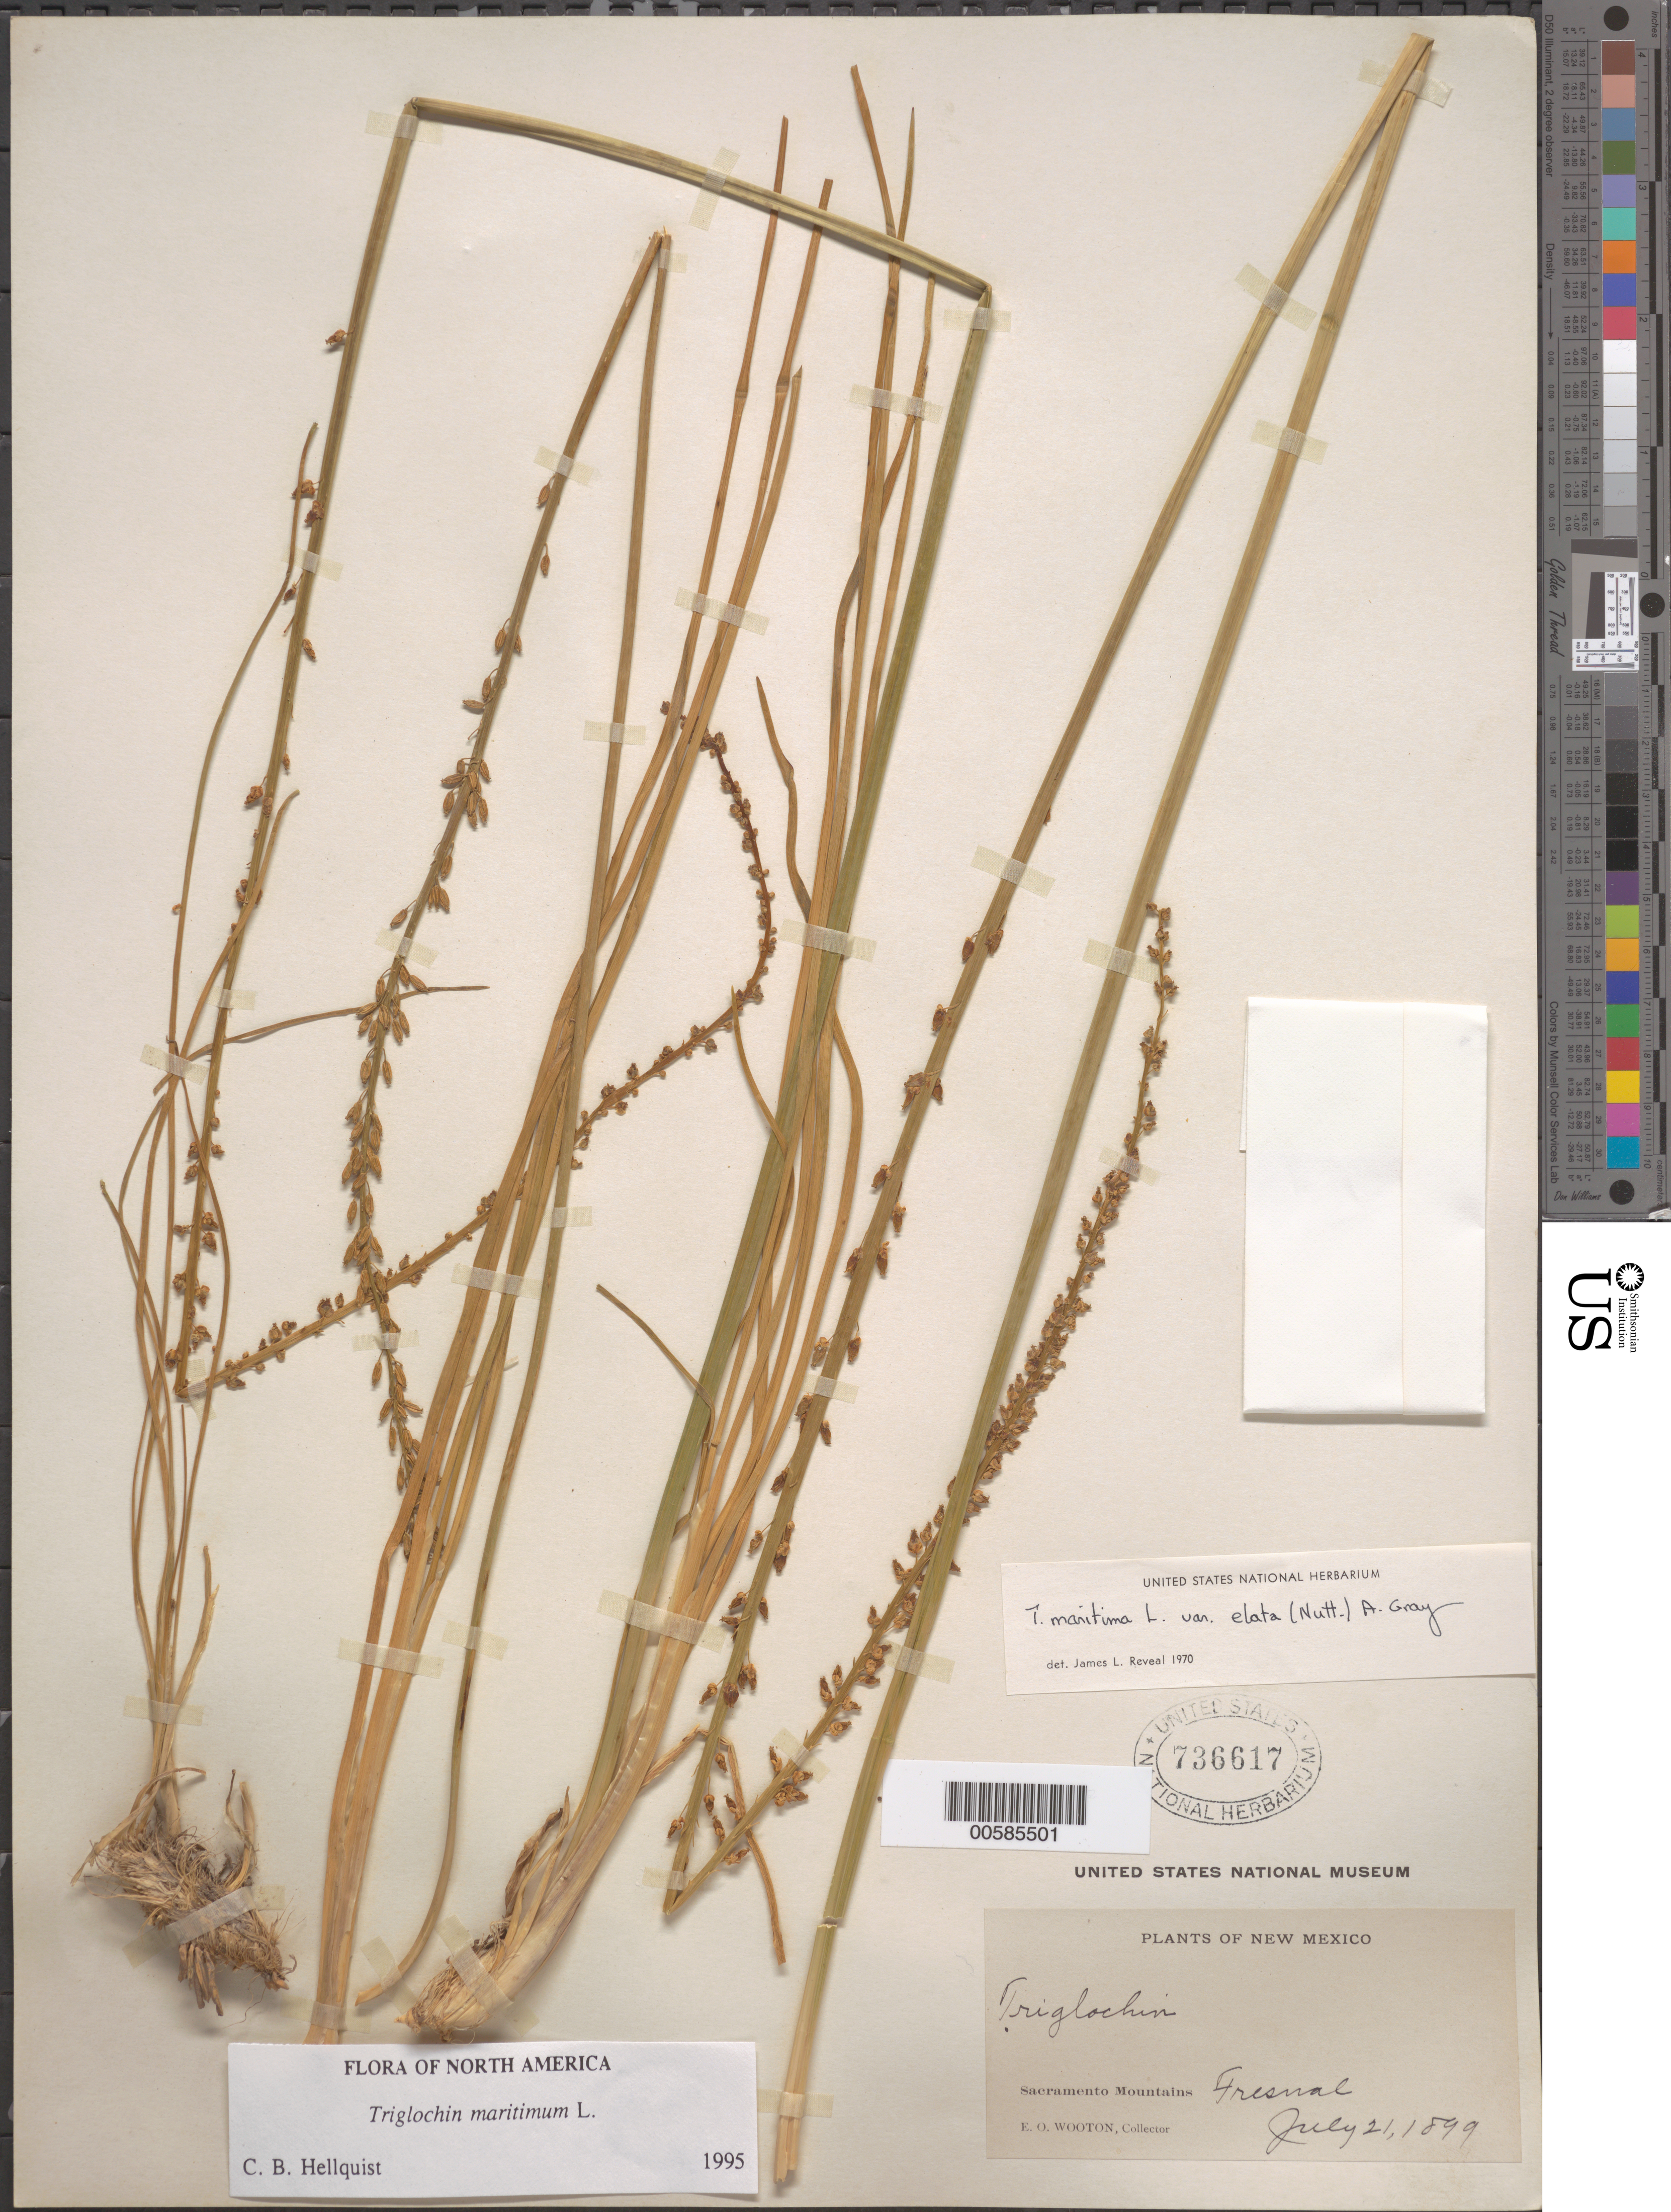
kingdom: Plantae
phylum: Tracheophyta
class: Liliopsida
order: Alismatales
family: Juncaginaceae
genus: Triglochin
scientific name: Triglochin maritima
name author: L.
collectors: E. O. Wooton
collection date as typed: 21 Jul 1899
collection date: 1899-07-21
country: United States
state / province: New Mexico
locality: Sacramento Mountains, Fresal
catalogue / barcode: US 736617